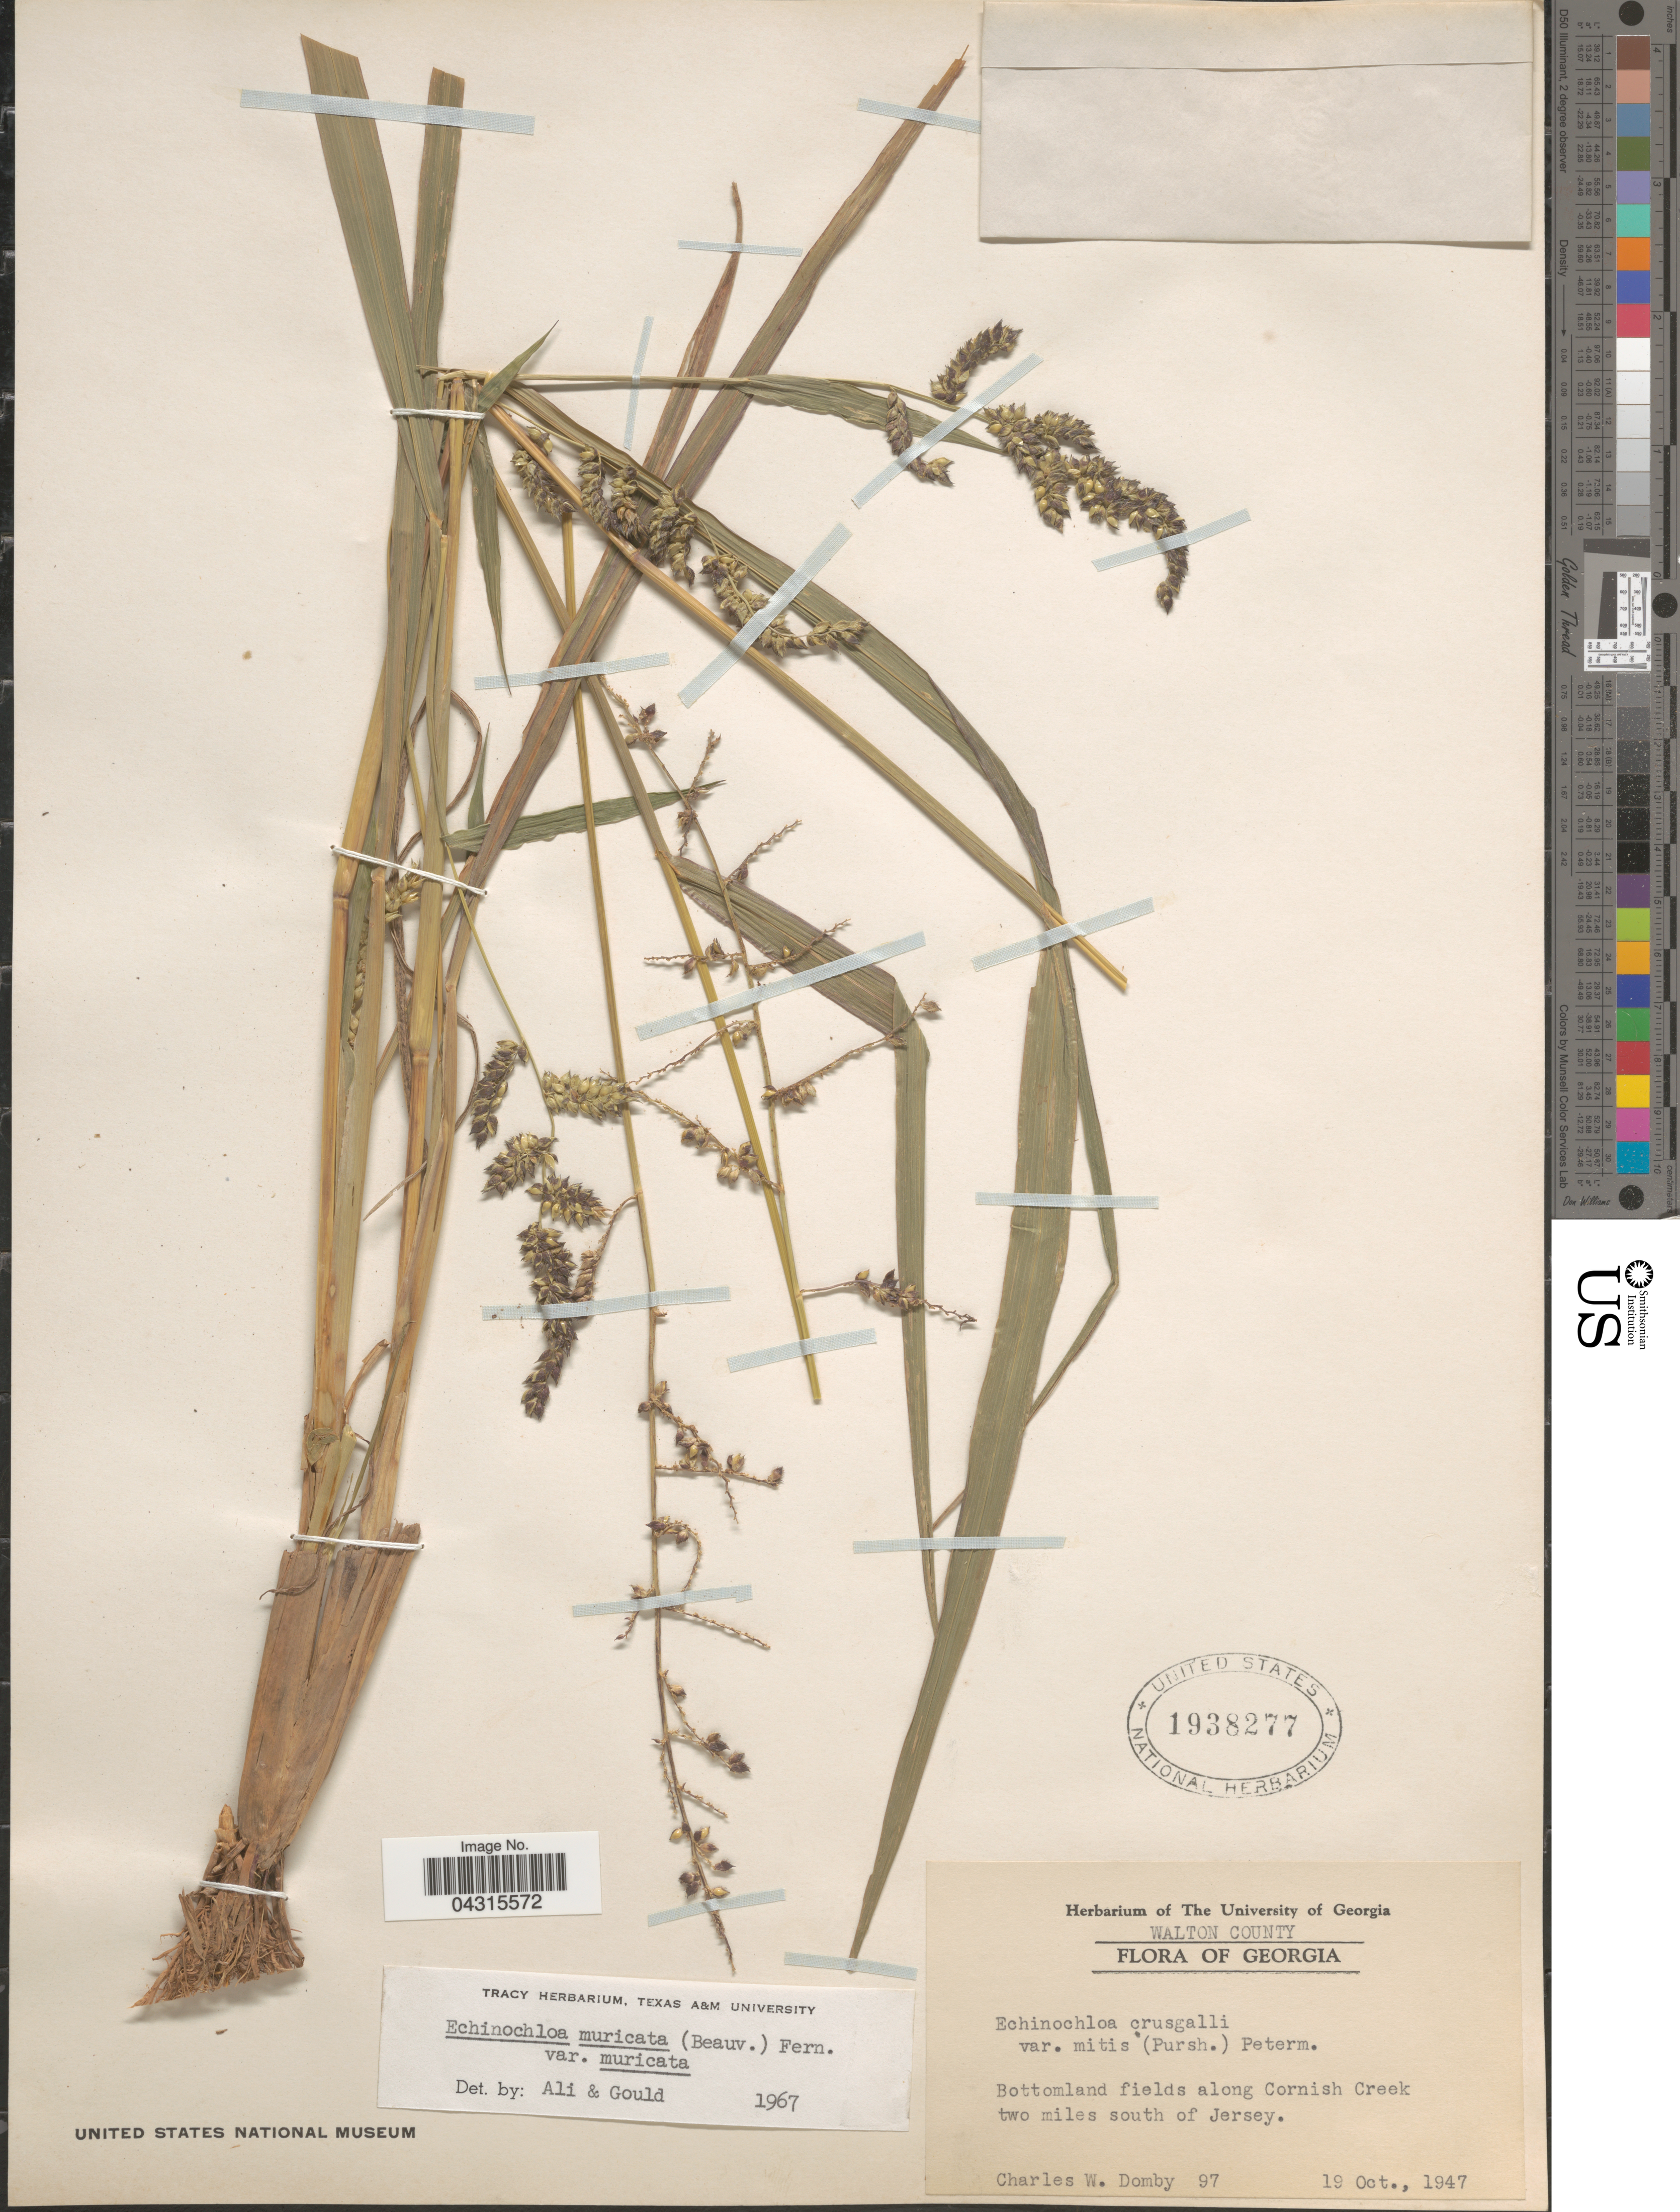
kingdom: Plantae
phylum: Tracheophyta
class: Liliopsida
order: Poales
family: Poaceae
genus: Echinochloa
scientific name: Echinochloa muricata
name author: (P. Beauv.) Fernald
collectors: C. Domby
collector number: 97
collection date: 1947-10-19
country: United States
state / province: Georgia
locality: Walton County. Bottomland fields along Cornish Creek two miles south of Jersey.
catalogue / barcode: US 1938277